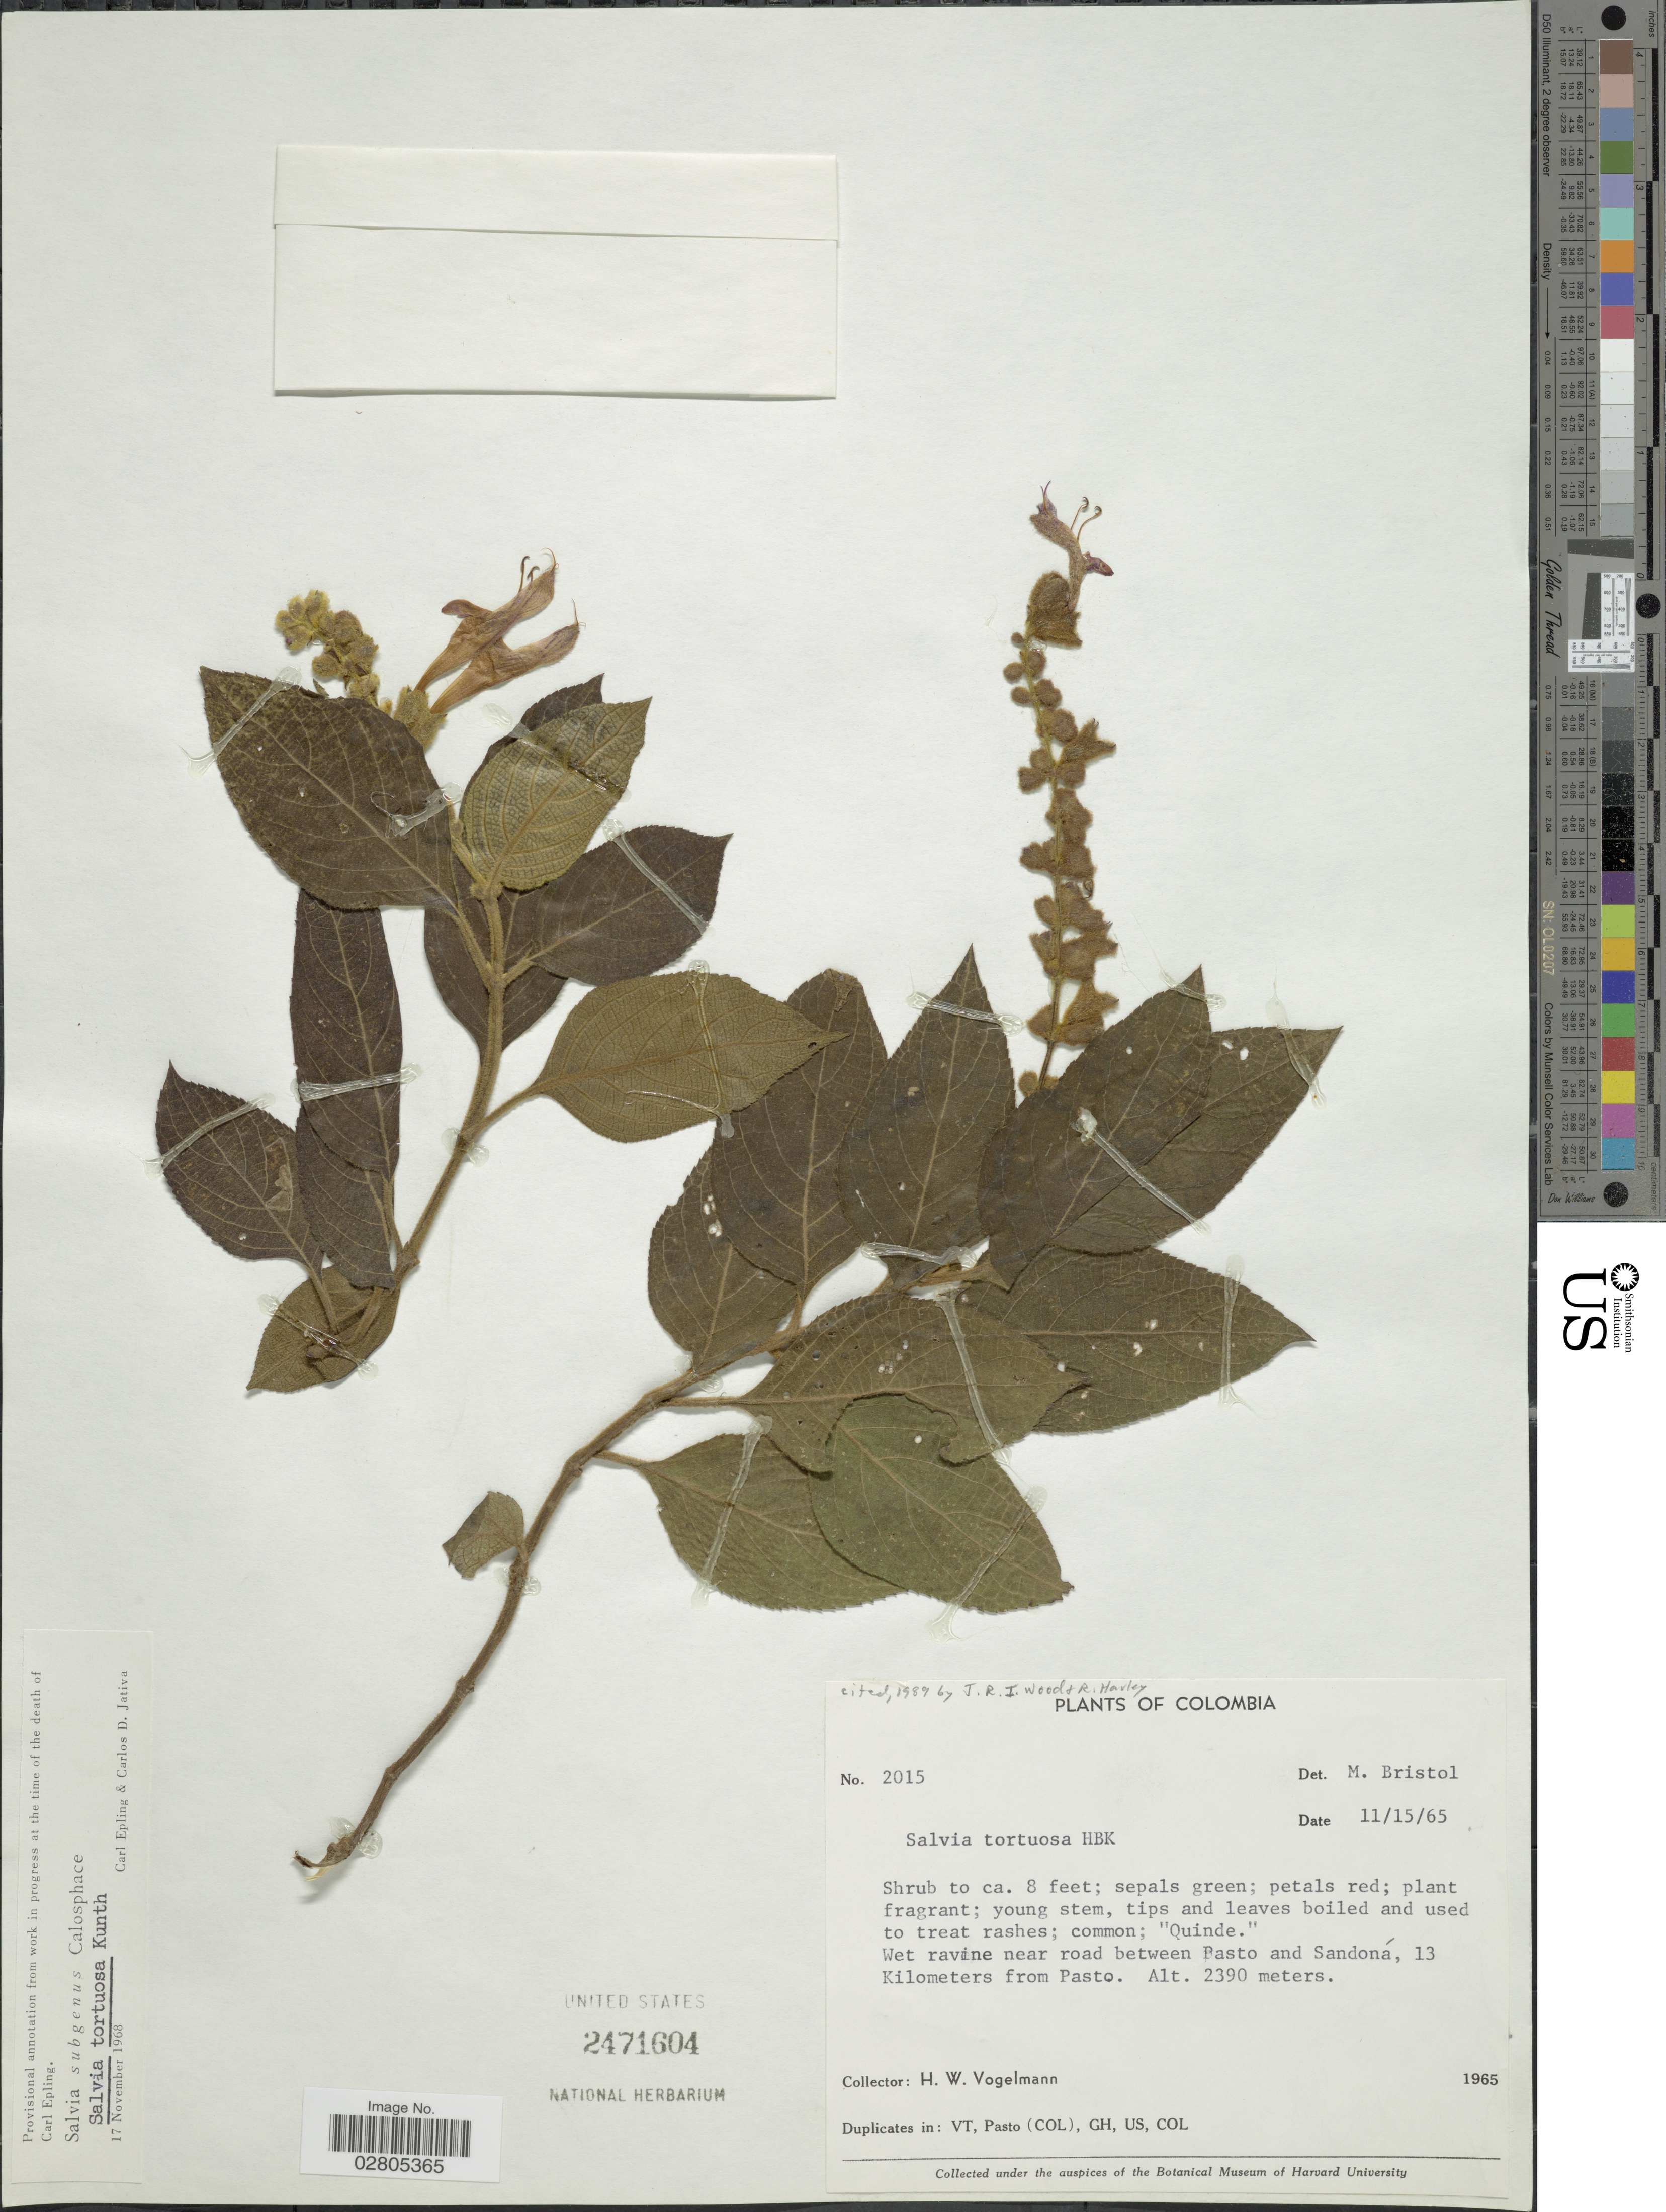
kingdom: Plantae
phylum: Tracheophyta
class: Magnoliopsida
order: Lamiales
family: Lamiaceae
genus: Salvia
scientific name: Salvia tortuosa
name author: Kunth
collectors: H. Vogelmann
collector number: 2015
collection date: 1965-11-15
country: Colombia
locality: Wet ravine road between Pasto and Sandoná, 13 Kilometers from Pasto.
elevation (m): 2390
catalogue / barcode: US 2471604